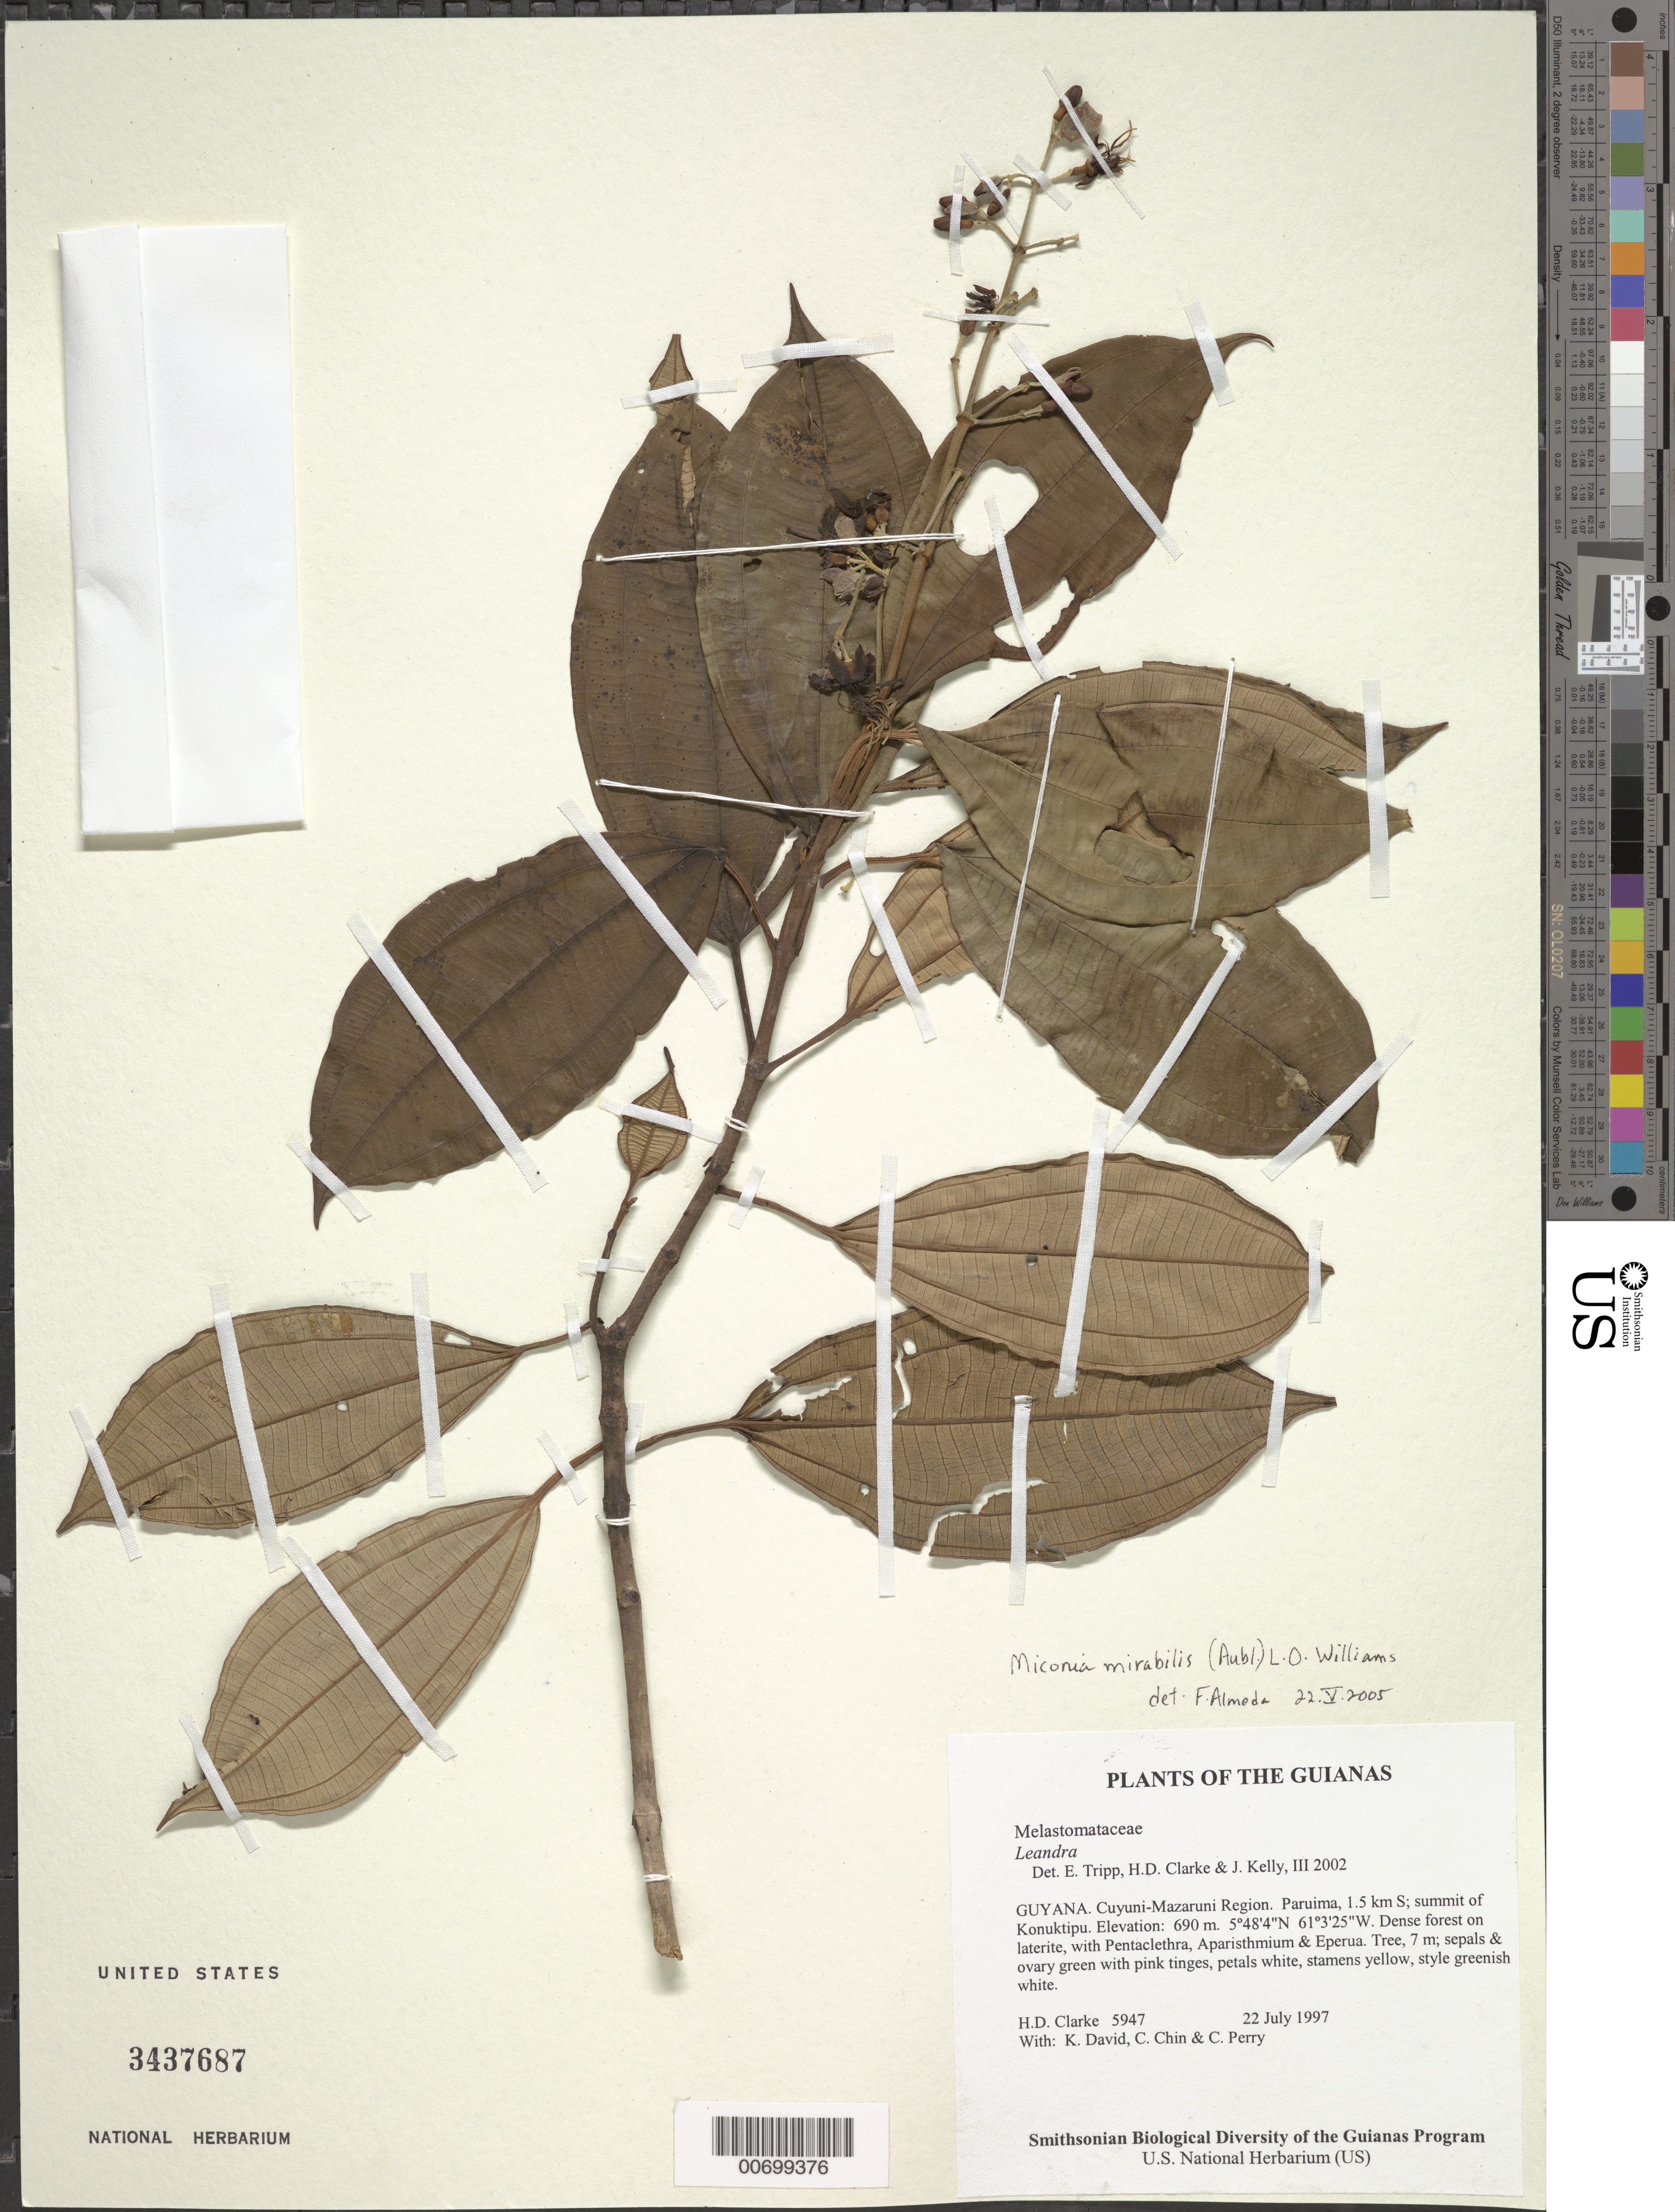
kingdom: Plantae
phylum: Tracheophyta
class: Magnoliopsida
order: Myrtales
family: Melastomataceae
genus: Miconia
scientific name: Miconia mirabilis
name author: (Aubl.) L.O. Williams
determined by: Almeda, F.; Penneys, D. S.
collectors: H. D. Clarke, K. David, C. Chin & C. Perry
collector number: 5947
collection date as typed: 22 July 1997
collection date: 1997-07-22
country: Guyana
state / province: Cuyuni-Mazaruni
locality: Paruima, 1.5 km S; summit of Konuktipu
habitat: Dense forest on laterite, with Pentaclethra, Aparisthmium & Eperua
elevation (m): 690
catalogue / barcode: US 3437687